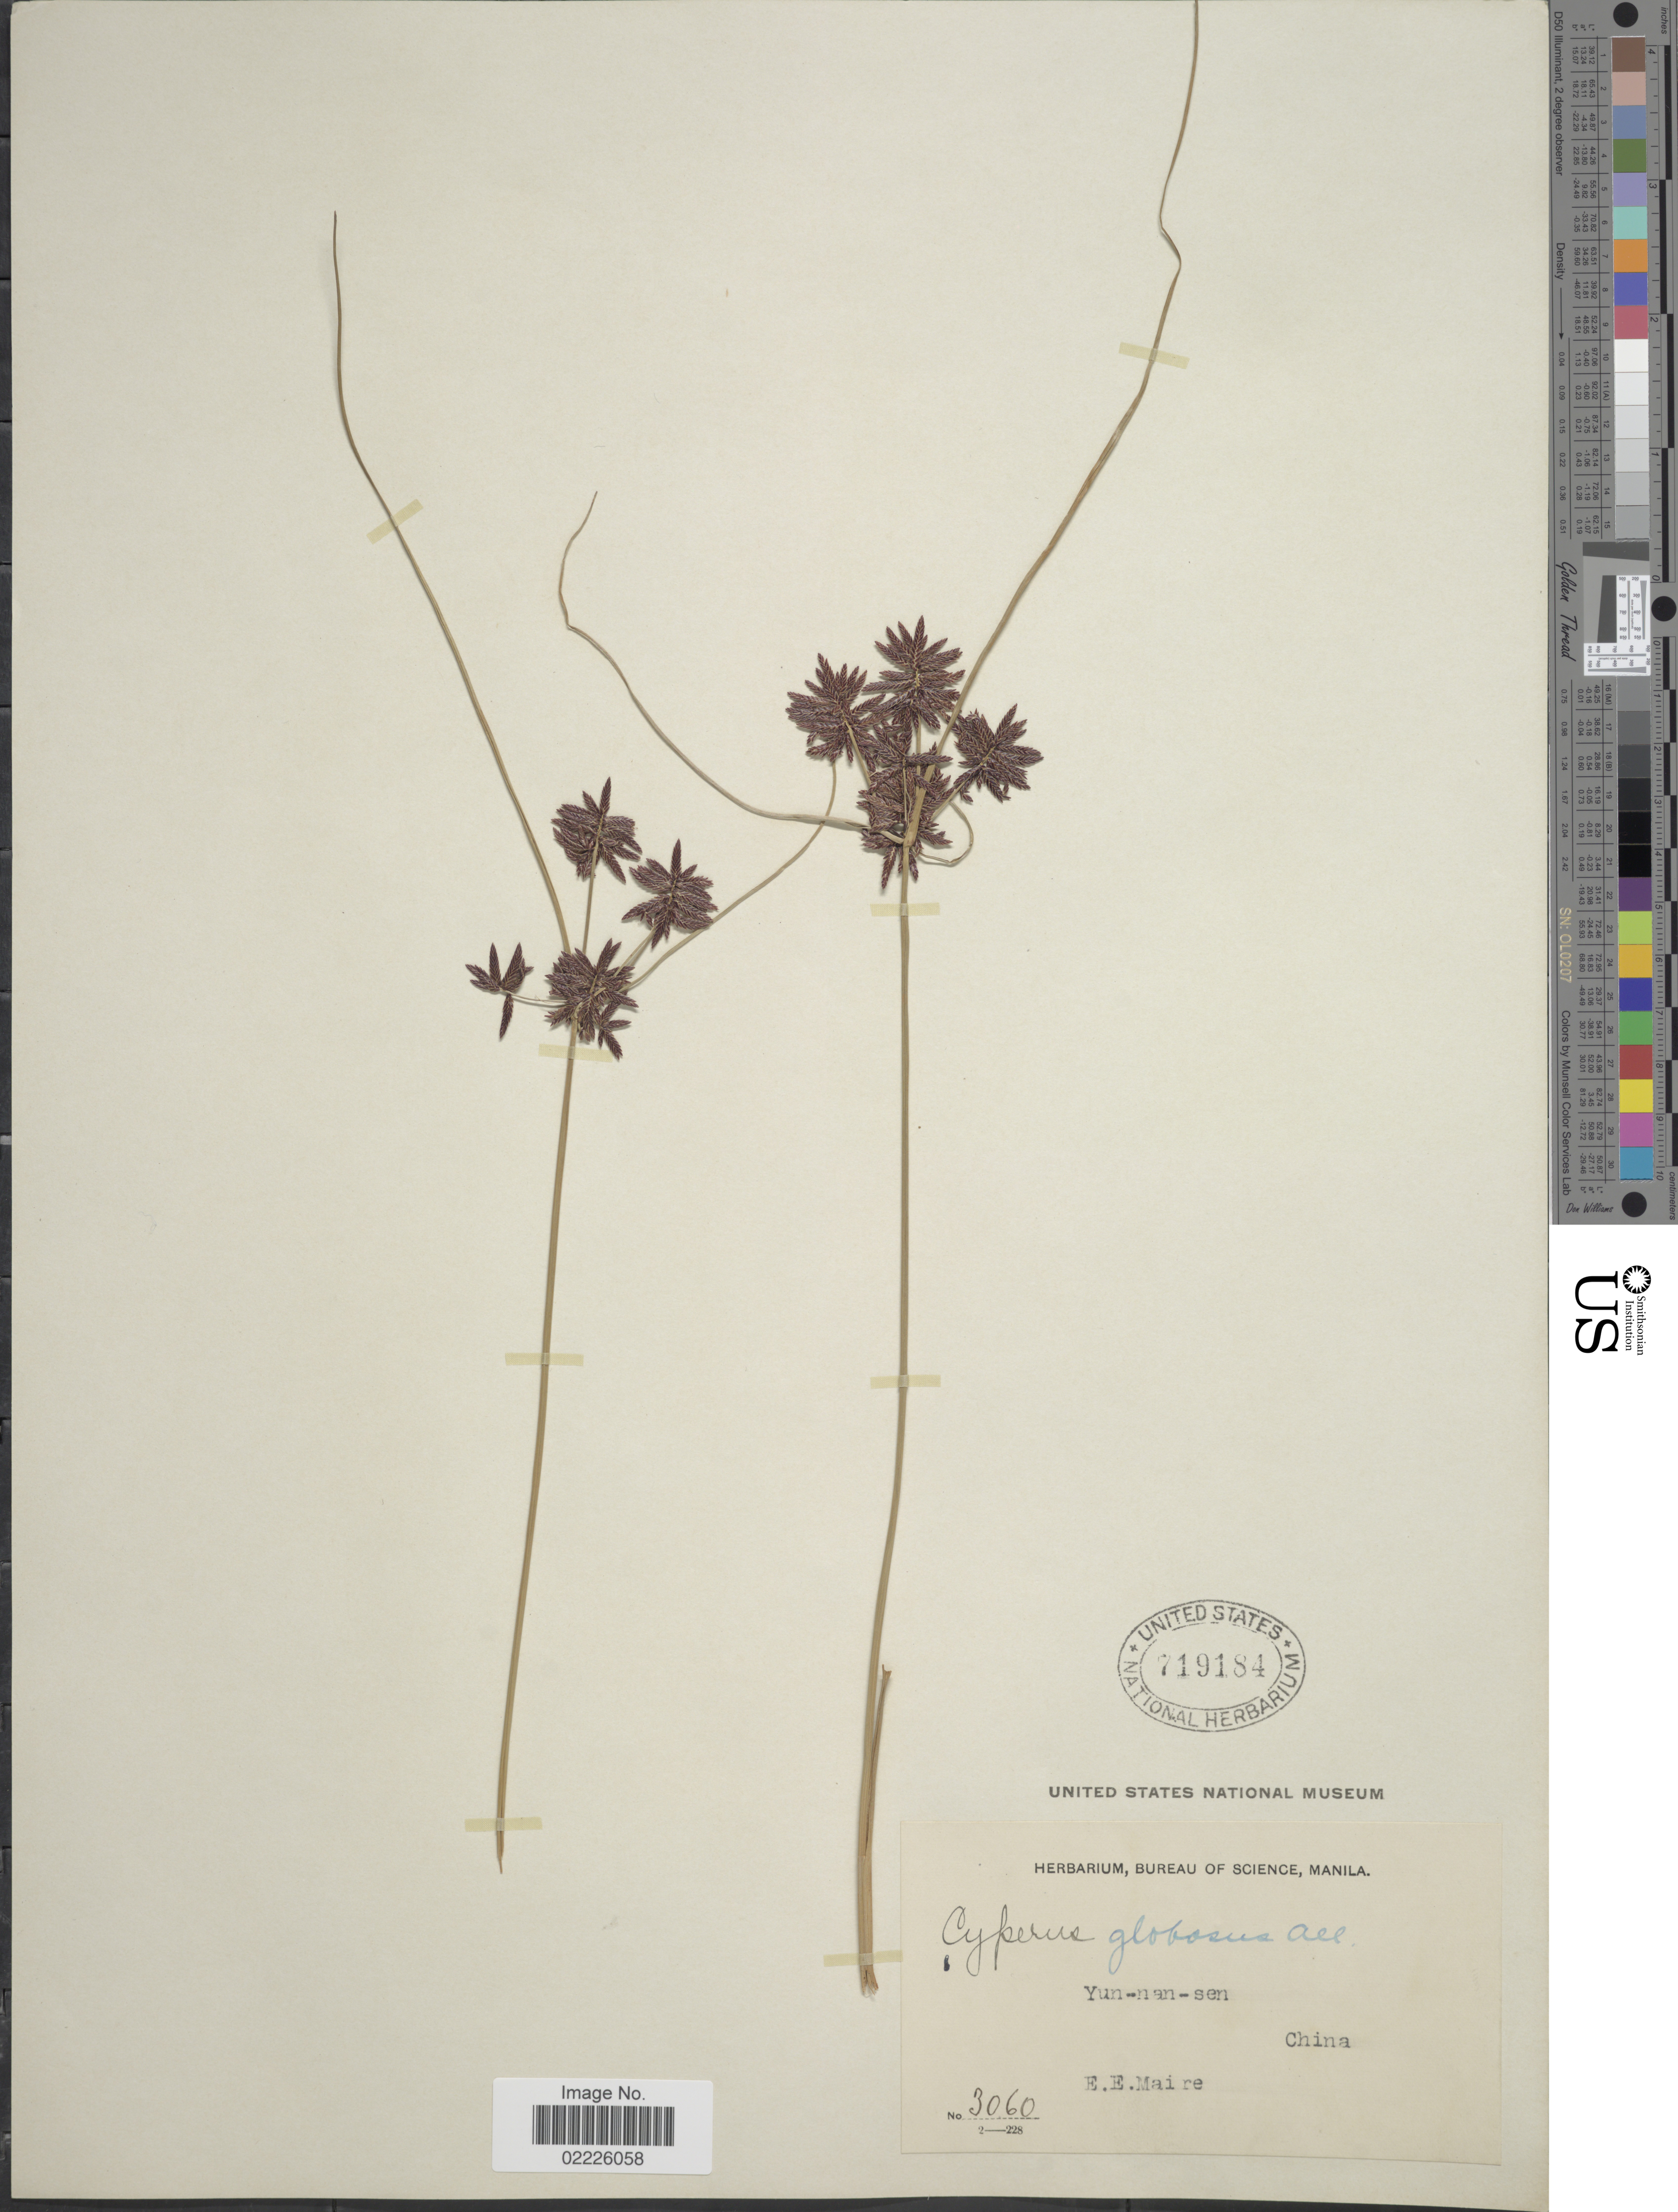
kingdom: Plantae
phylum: Tracheophyta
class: Liliopsida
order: Poales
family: Cyperaceae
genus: Cyperus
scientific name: Cyperus flavidus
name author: Retz.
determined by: Strong, Mark T., (BOT), Smithsonian Institution - National Museum of Natural History (UNITED STATES)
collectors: E. E. Maire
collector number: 3060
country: China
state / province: Yunnan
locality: Yun-nan-sen, China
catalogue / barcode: US 719184